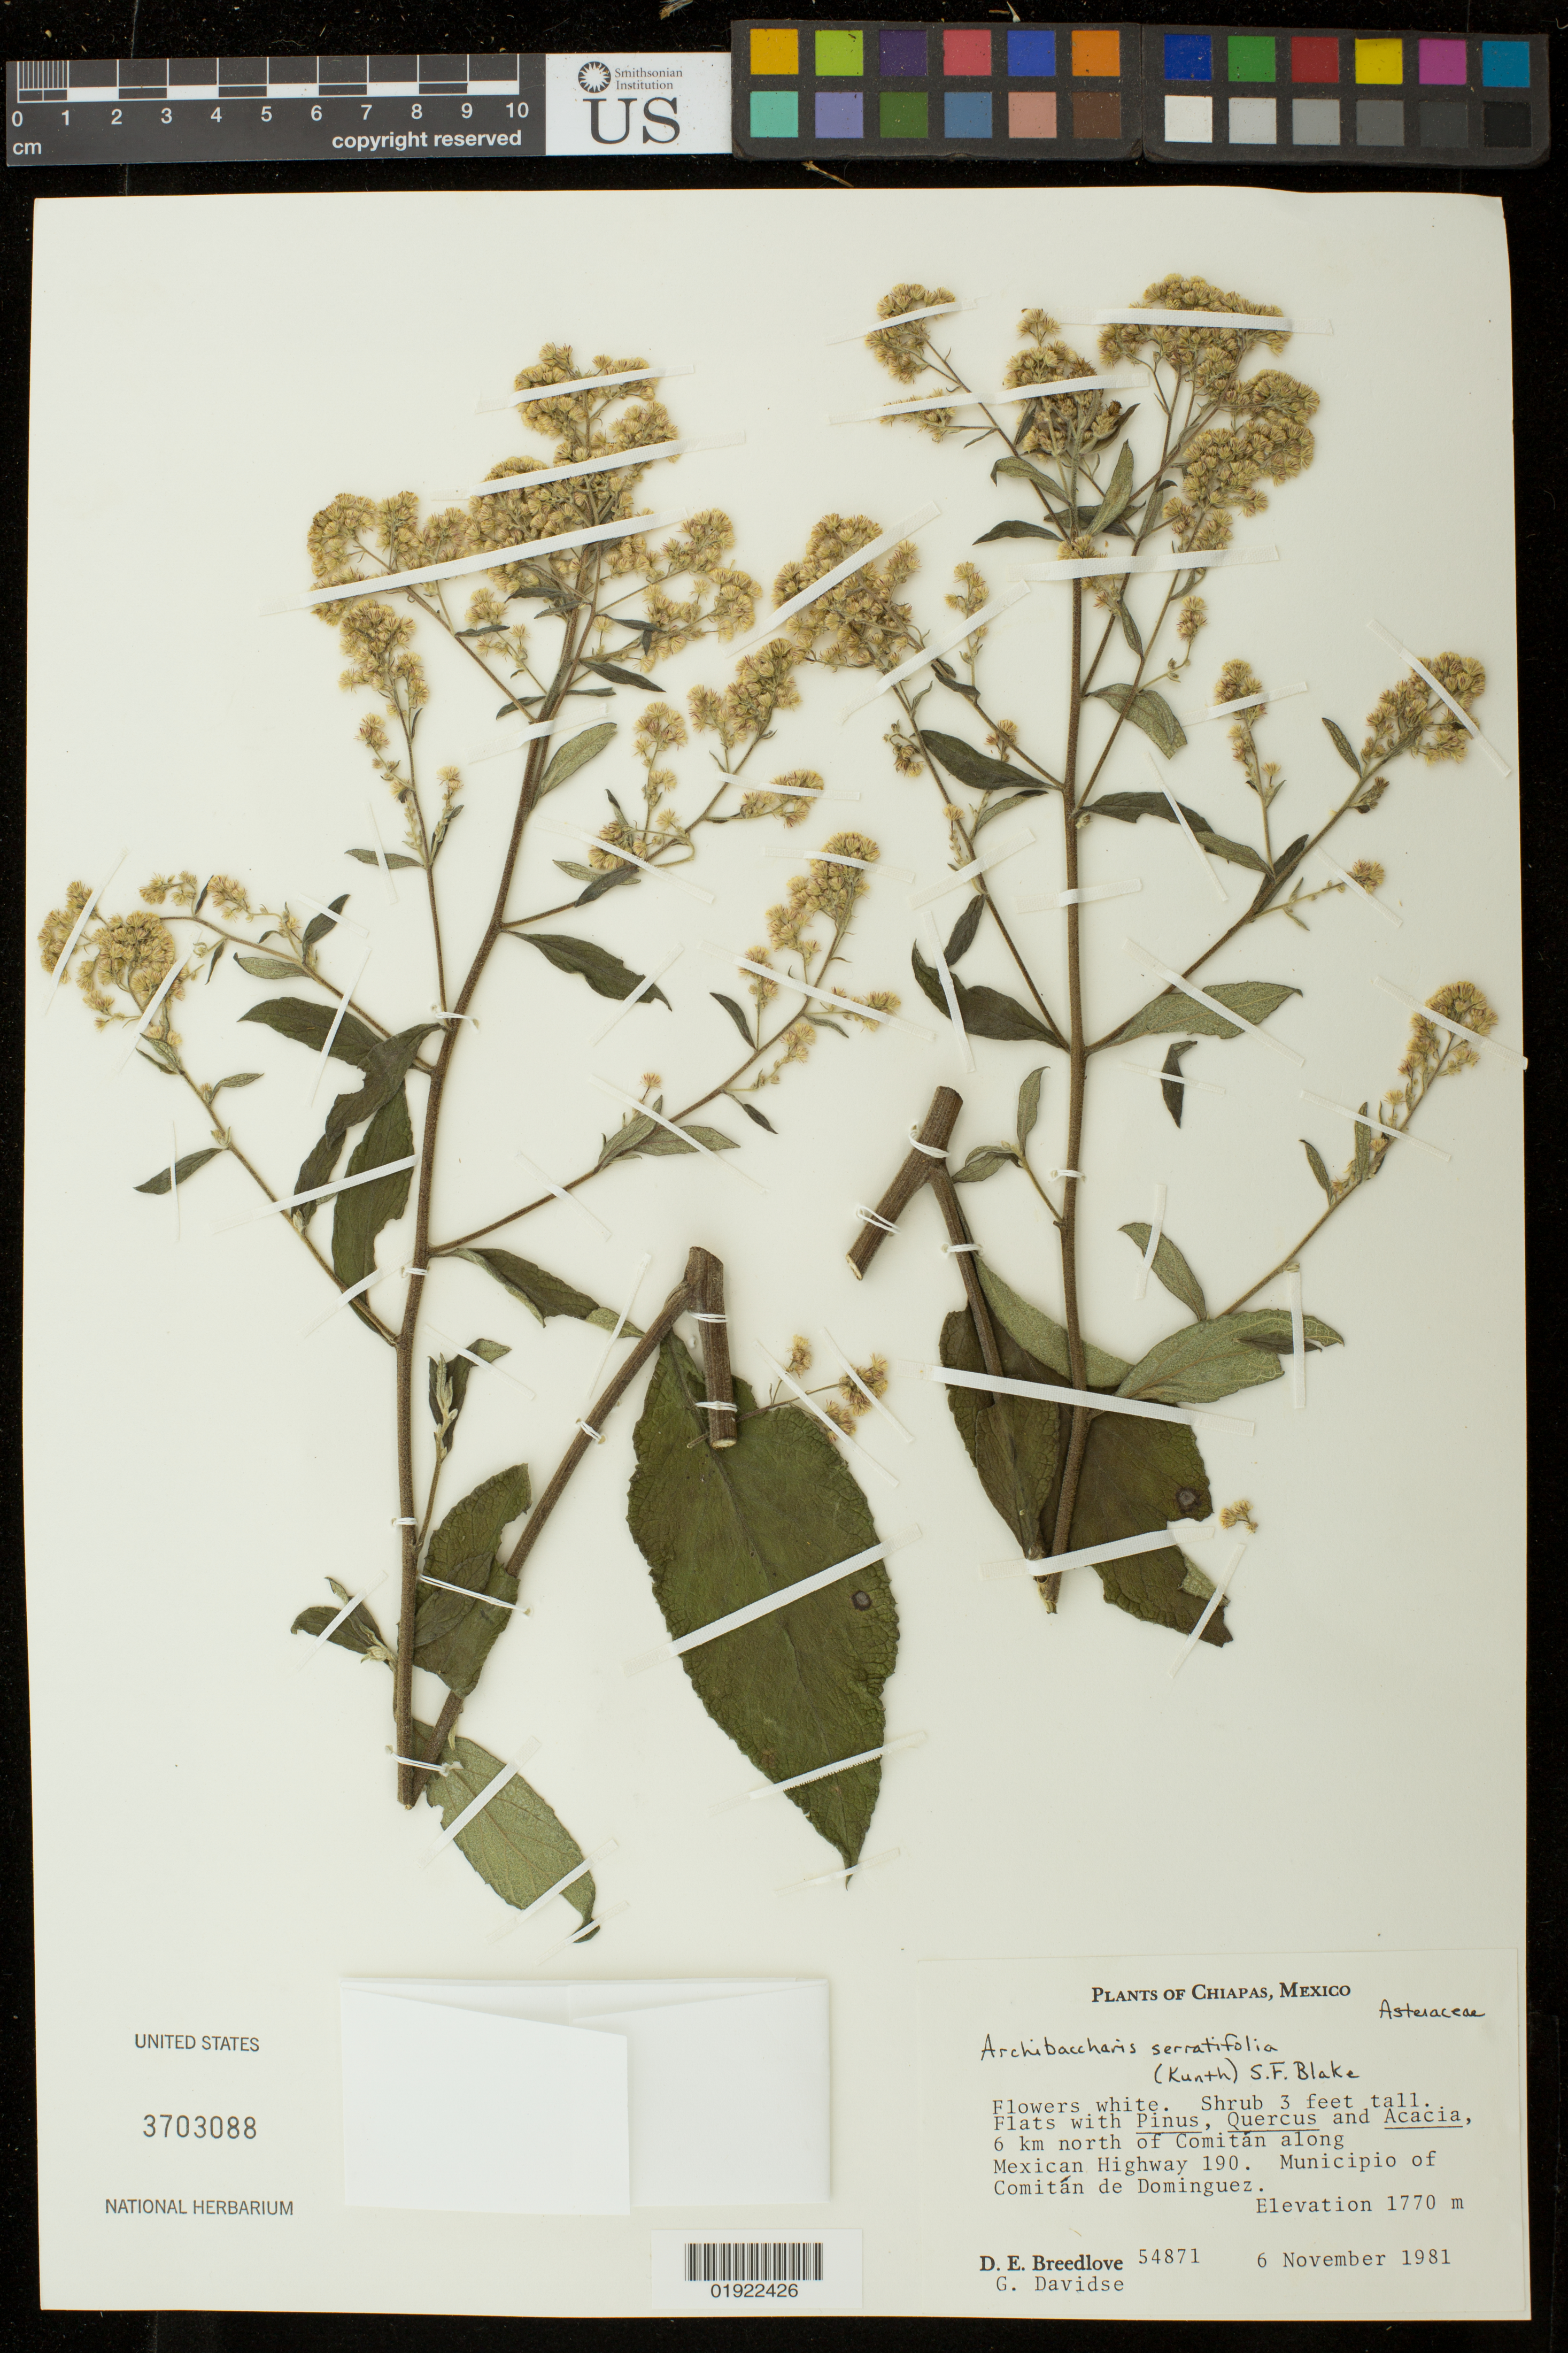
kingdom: Plantae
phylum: Tracheophyta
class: Magnoliopsida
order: Asterales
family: Asteraceae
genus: Archibaccharis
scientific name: Archibaccharis serratifolia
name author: (Kunth) S.F. Blake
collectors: D. E. Breedlove & G. Davidse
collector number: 54871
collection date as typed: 6 November 1981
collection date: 1981-11-06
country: Mexico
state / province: Chiapas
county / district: Comitán de Domínguez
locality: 6 km north of Comitan along Mexican Highway 190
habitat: flats with Pinus, Quercus and Acacia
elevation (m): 1770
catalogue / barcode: US 3703088